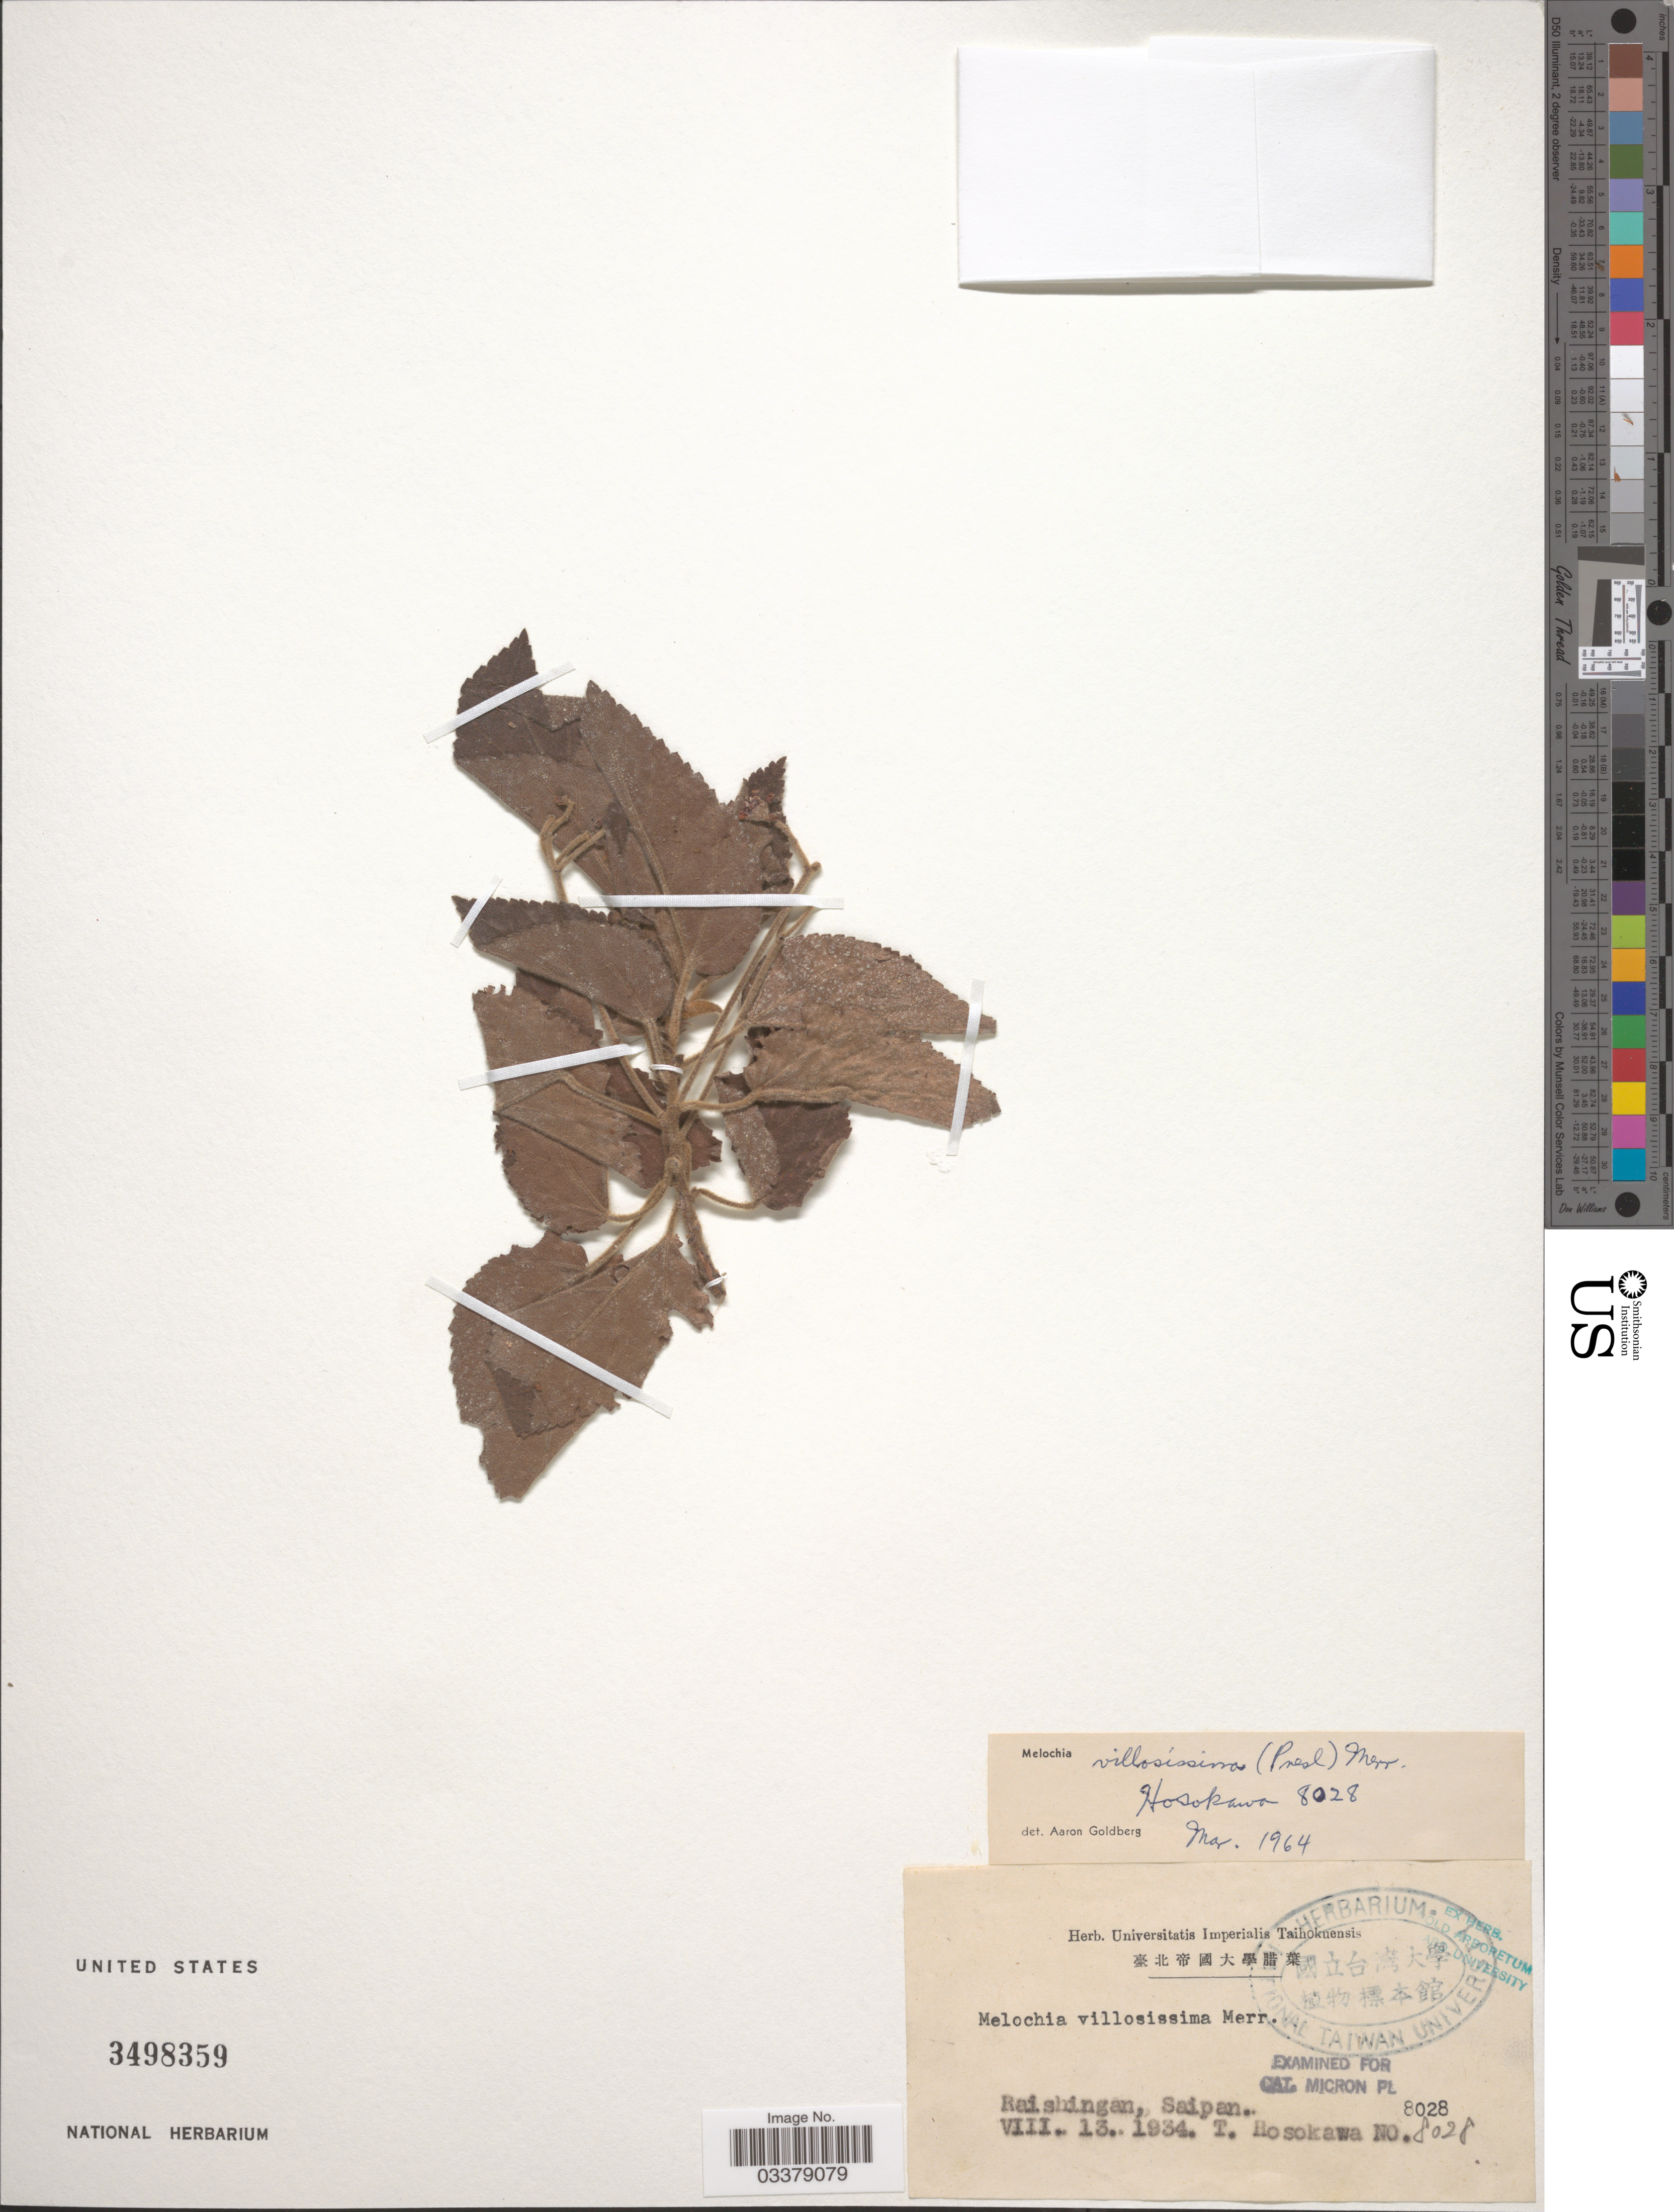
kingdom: Plantae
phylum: Tracheophyta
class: Magnoliopsida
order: Malvales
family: Malvaceae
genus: Melochia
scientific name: Melochia villosissima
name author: (C. Presl) Merr.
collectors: T. Hosokawa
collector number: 8028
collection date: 1934-08-13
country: Northern Mariana Islands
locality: Raishingan, Saipan.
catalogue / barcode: US 3498359